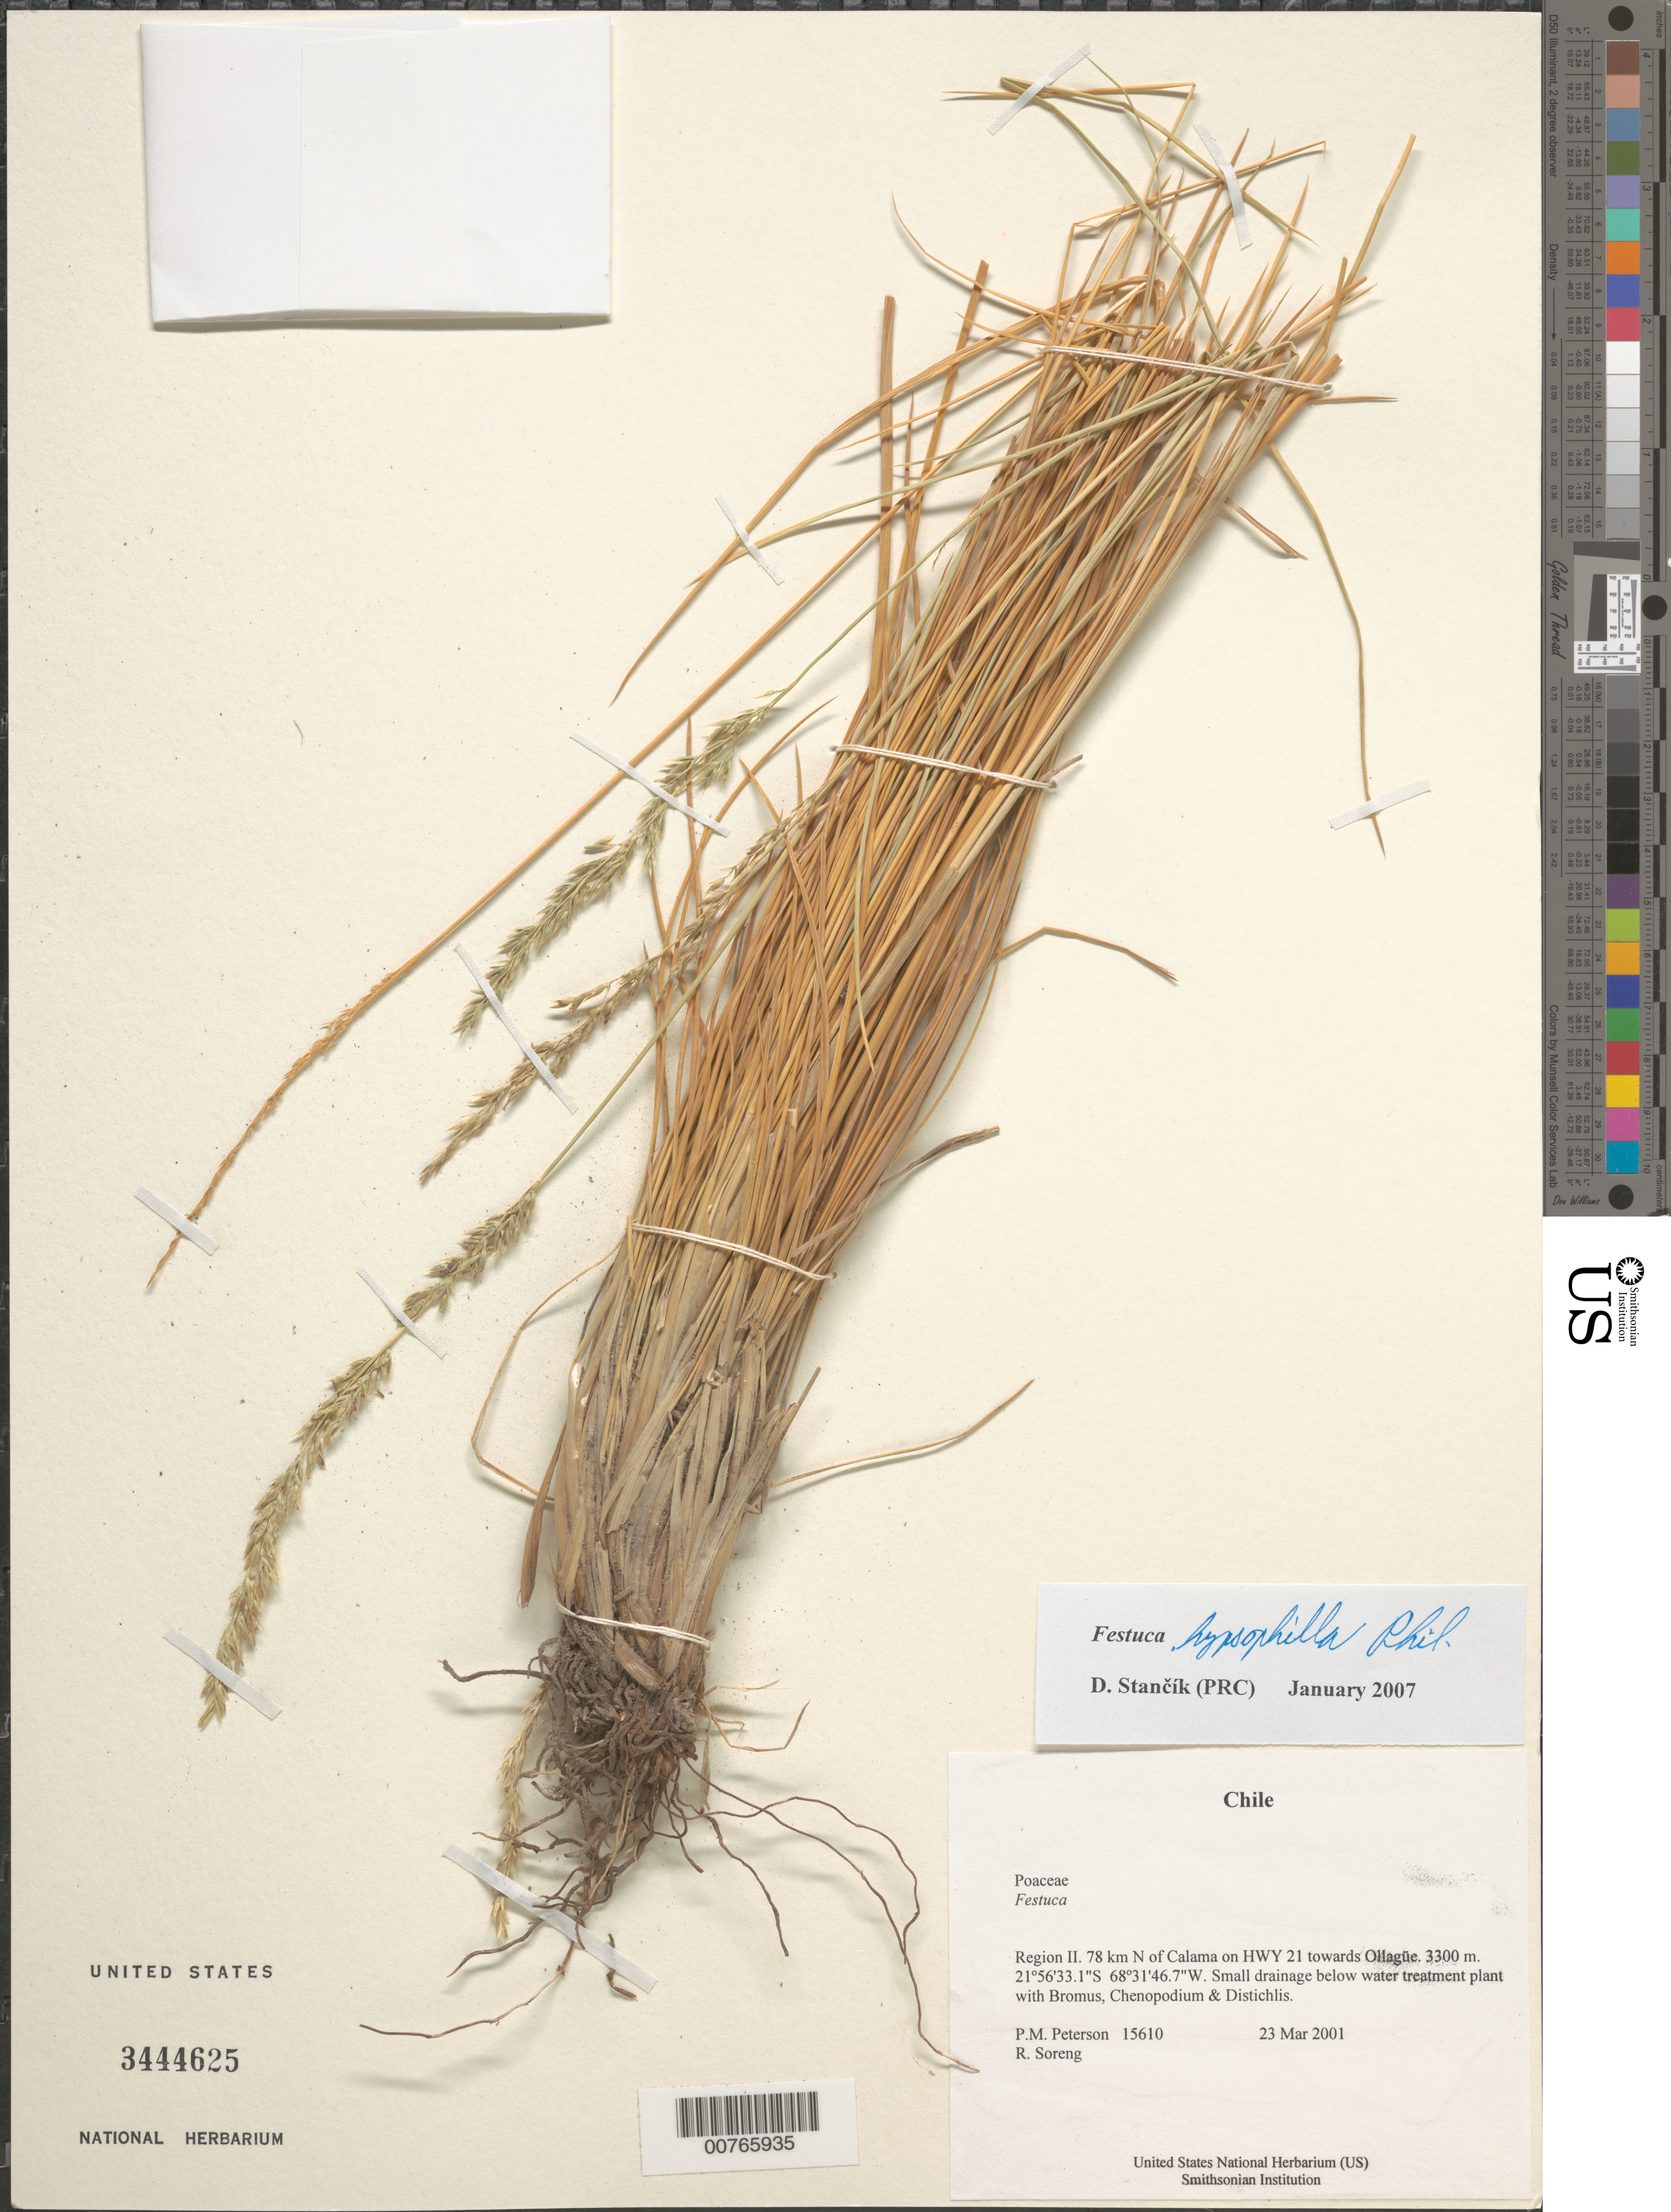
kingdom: Plantae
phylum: Tracheophyta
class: Liliopsida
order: Poales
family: Poaceae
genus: Festuca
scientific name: Festuca hypsophila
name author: Phil.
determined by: Stancik, D.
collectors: P. M. Peterson & R. J. Soreng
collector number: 15610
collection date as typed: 23 Mar 2001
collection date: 2001-03-23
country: Chile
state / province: Antofagasta (II)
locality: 78 km N of Calama on HWY 21 towards Ollagüe.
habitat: Small drainage below water treatment plant with Bromus, Chenopodium & Distichlis.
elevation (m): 3300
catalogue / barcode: US 3444625